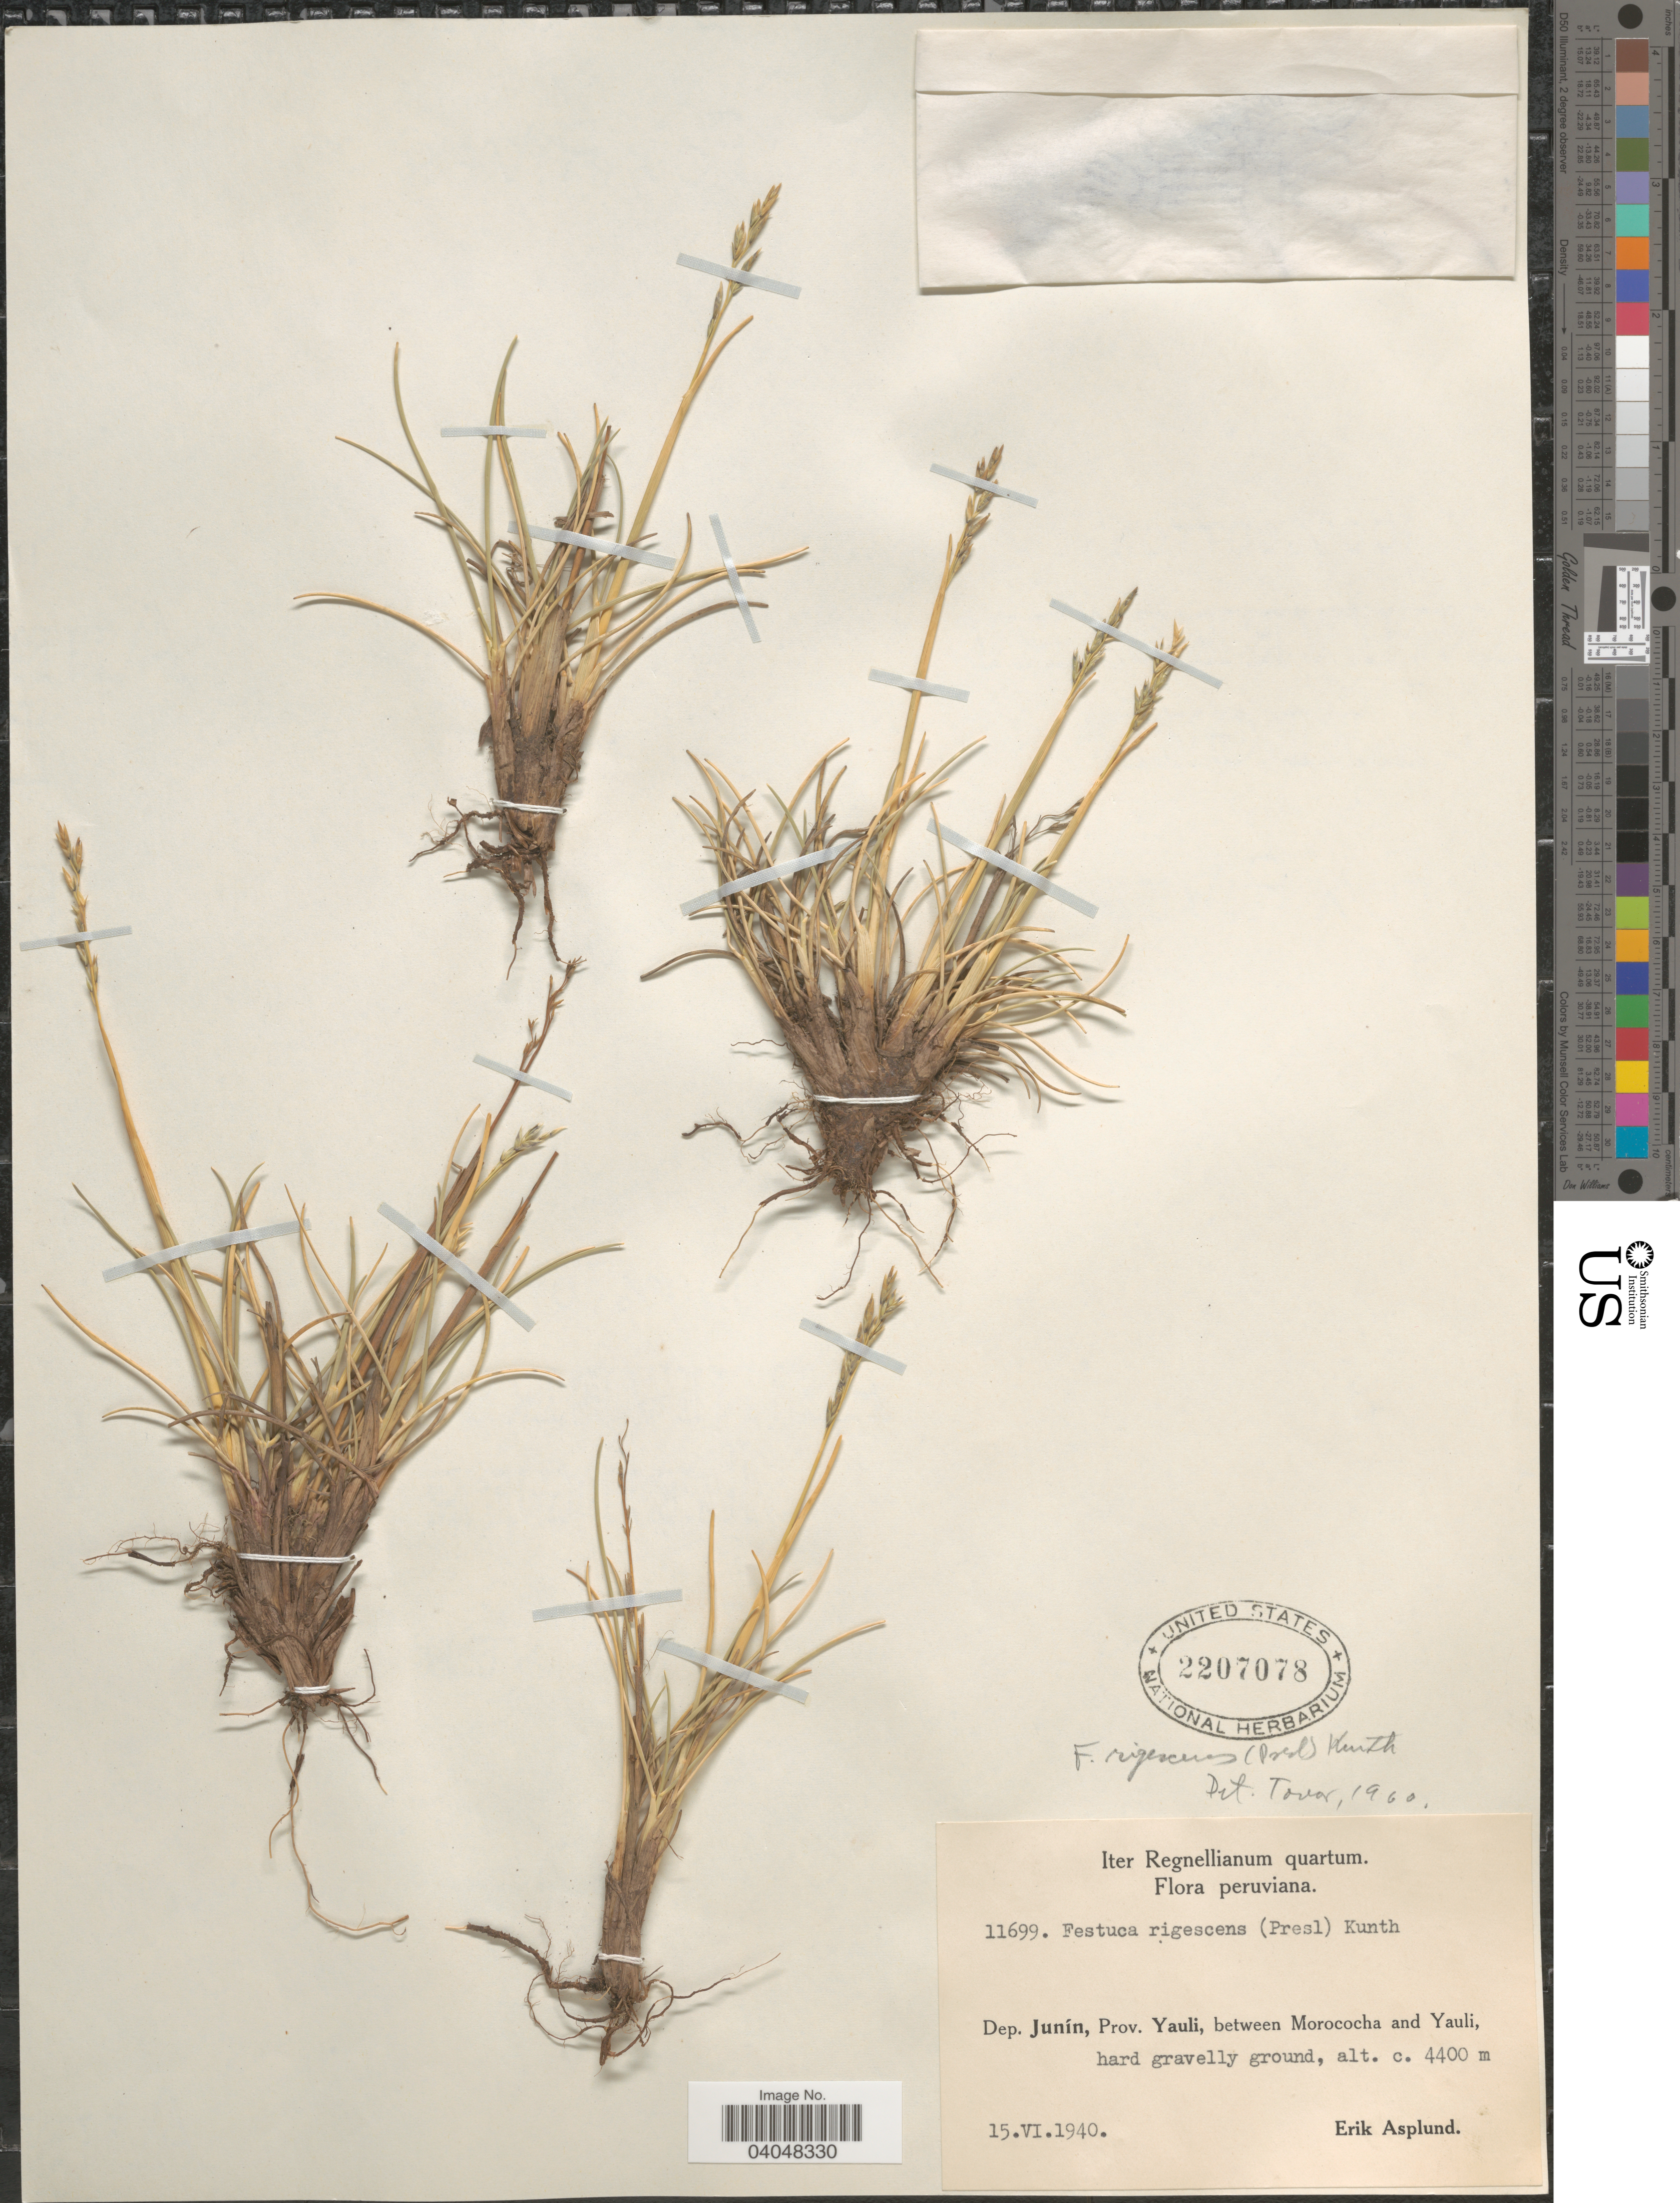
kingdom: Plantae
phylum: Tracheophyta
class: Liliopsida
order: Poales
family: Poaceae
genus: Festuca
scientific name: Festuca rigescens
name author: (J. Presl) Kunth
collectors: E. Asplund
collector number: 11699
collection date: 1940-06-15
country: Peru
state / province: Junín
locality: Dep Junín, Prov. Yauli, between Morococha and Yauli, hard gravelly ground.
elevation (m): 4400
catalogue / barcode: US 2207078